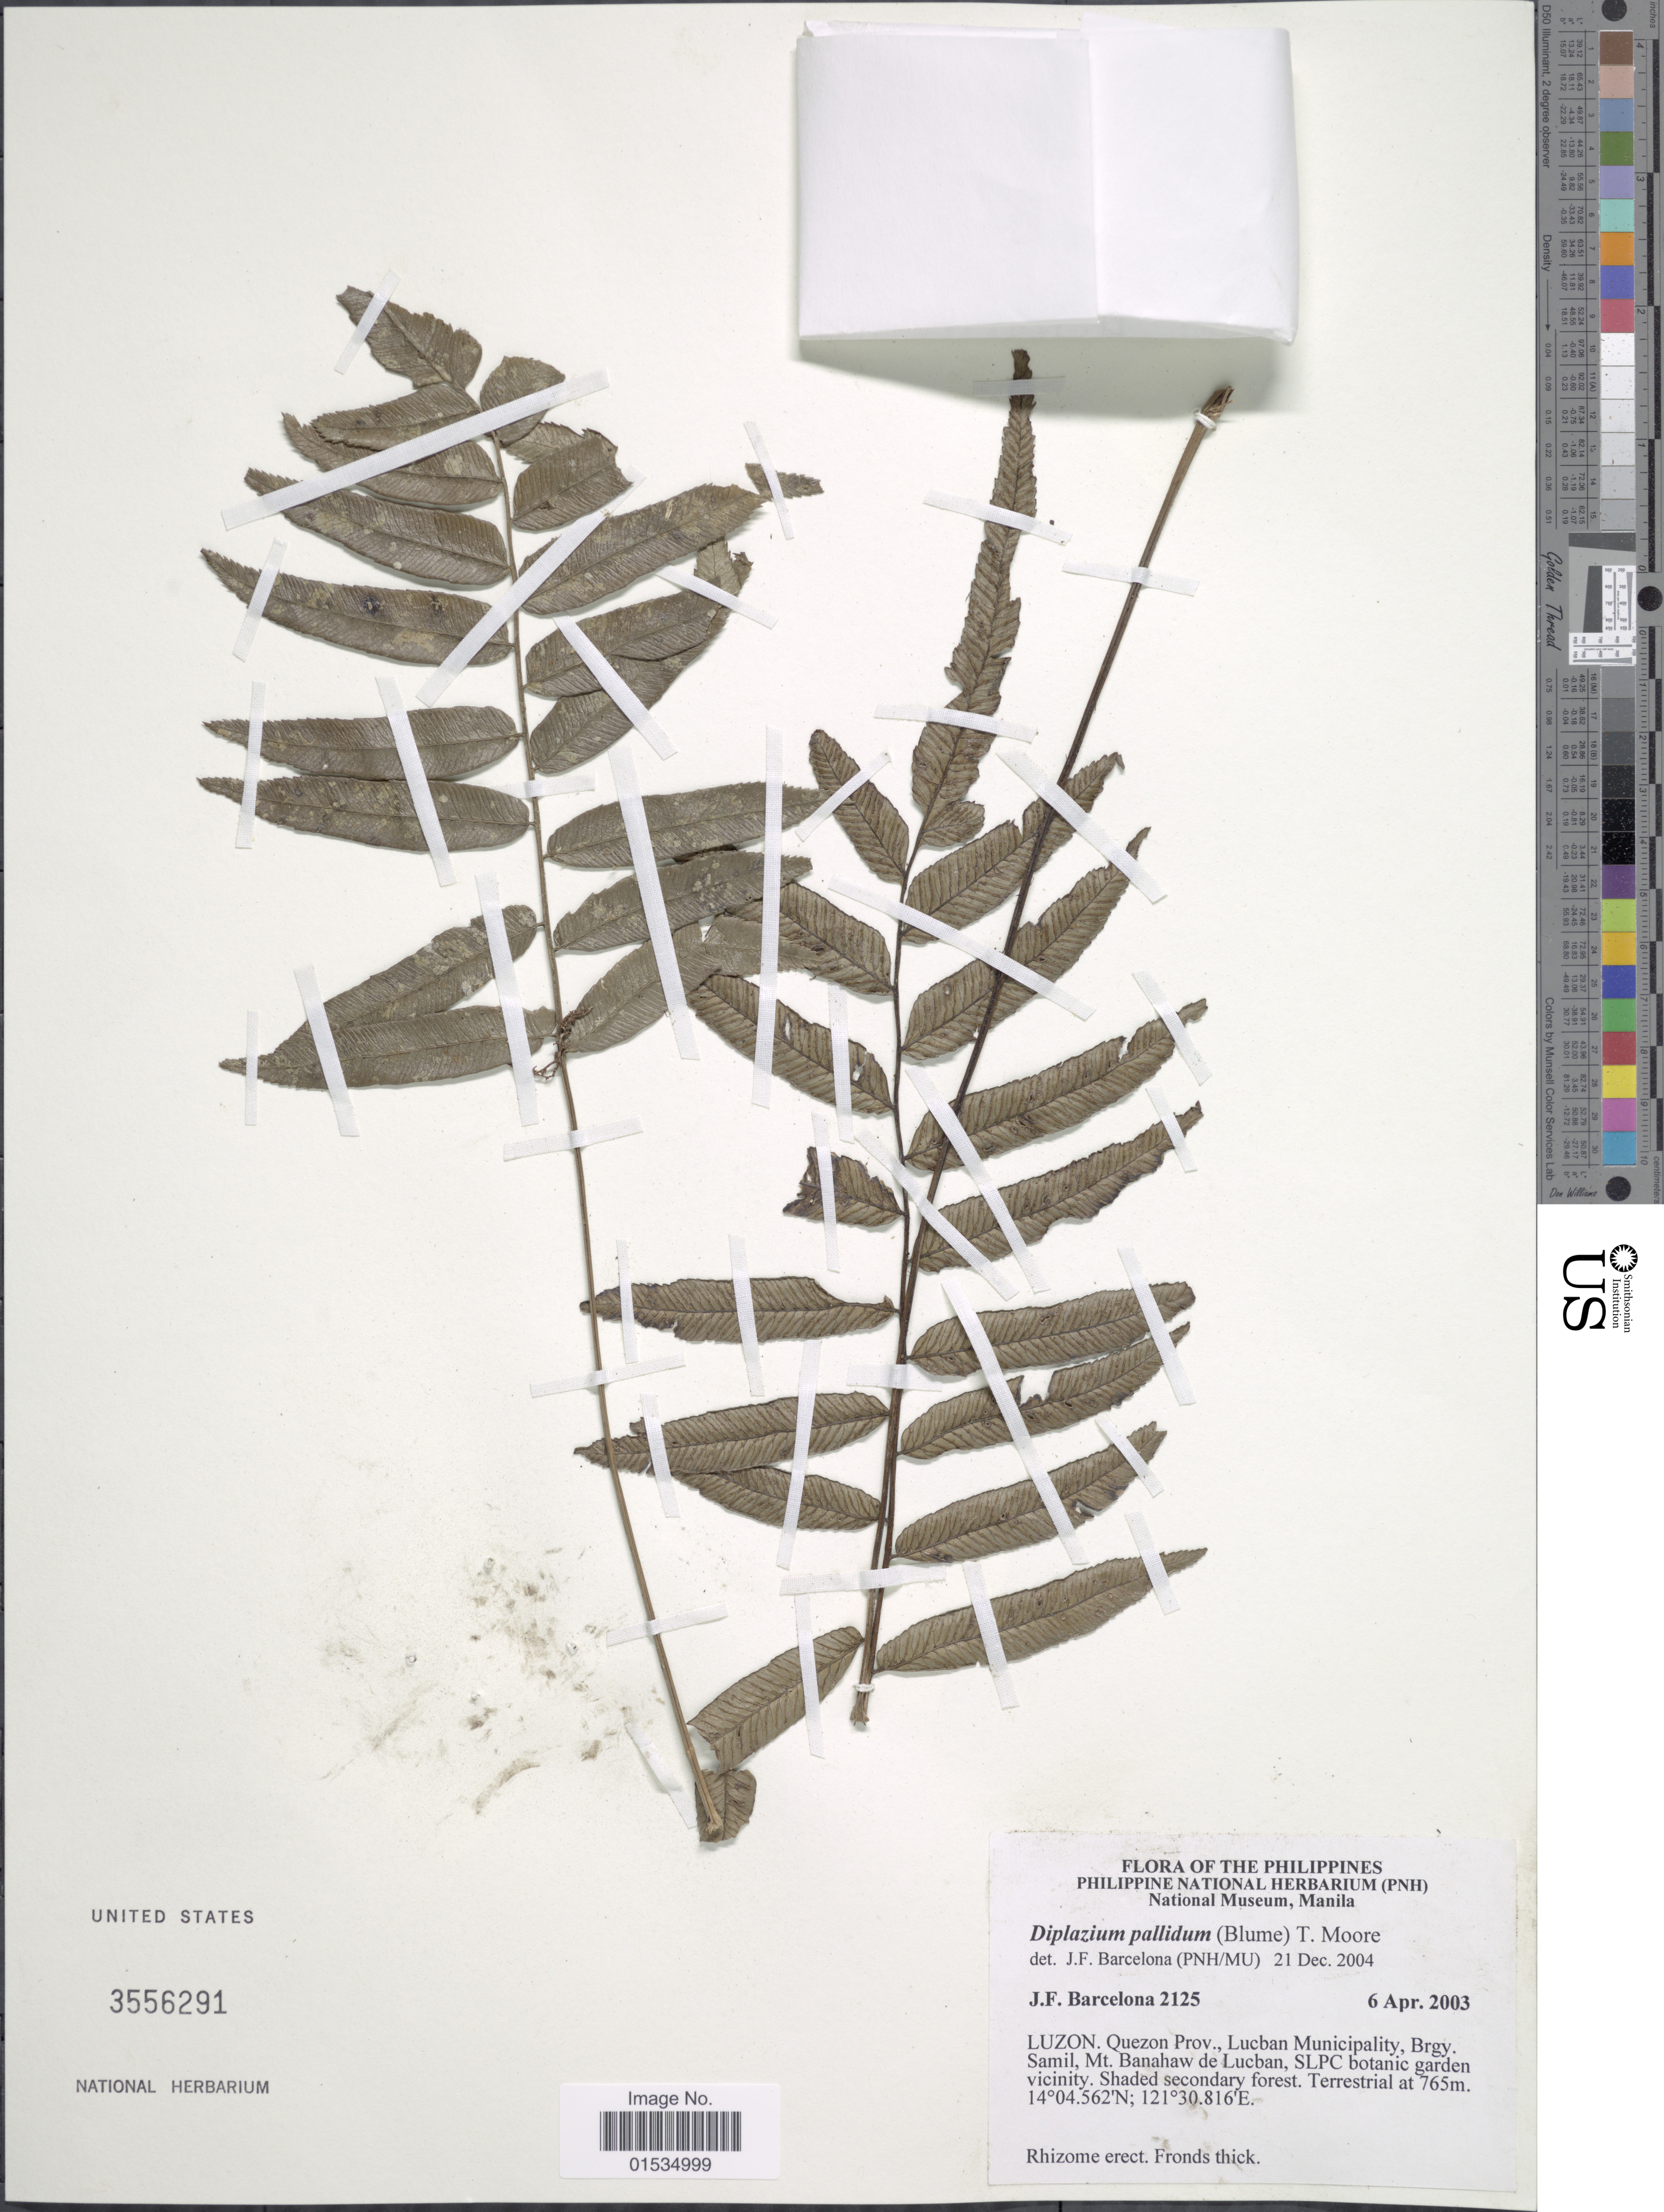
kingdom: Plantae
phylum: Tracheophyta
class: Polypodiopsida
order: Polypodiales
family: Athyriaceae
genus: Diplazium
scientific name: Diplazium pallidum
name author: (Blume) T. Moore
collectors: J. F. Barcelona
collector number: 2125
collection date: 2003-04-06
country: Philippines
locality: Luzon, Quezon Prov., Lucban Municipality, Brgy, Samil, Mt. Banahaw de Lucban, SLPC botanic garden vicinity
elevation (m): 765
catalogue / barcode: US 3556291